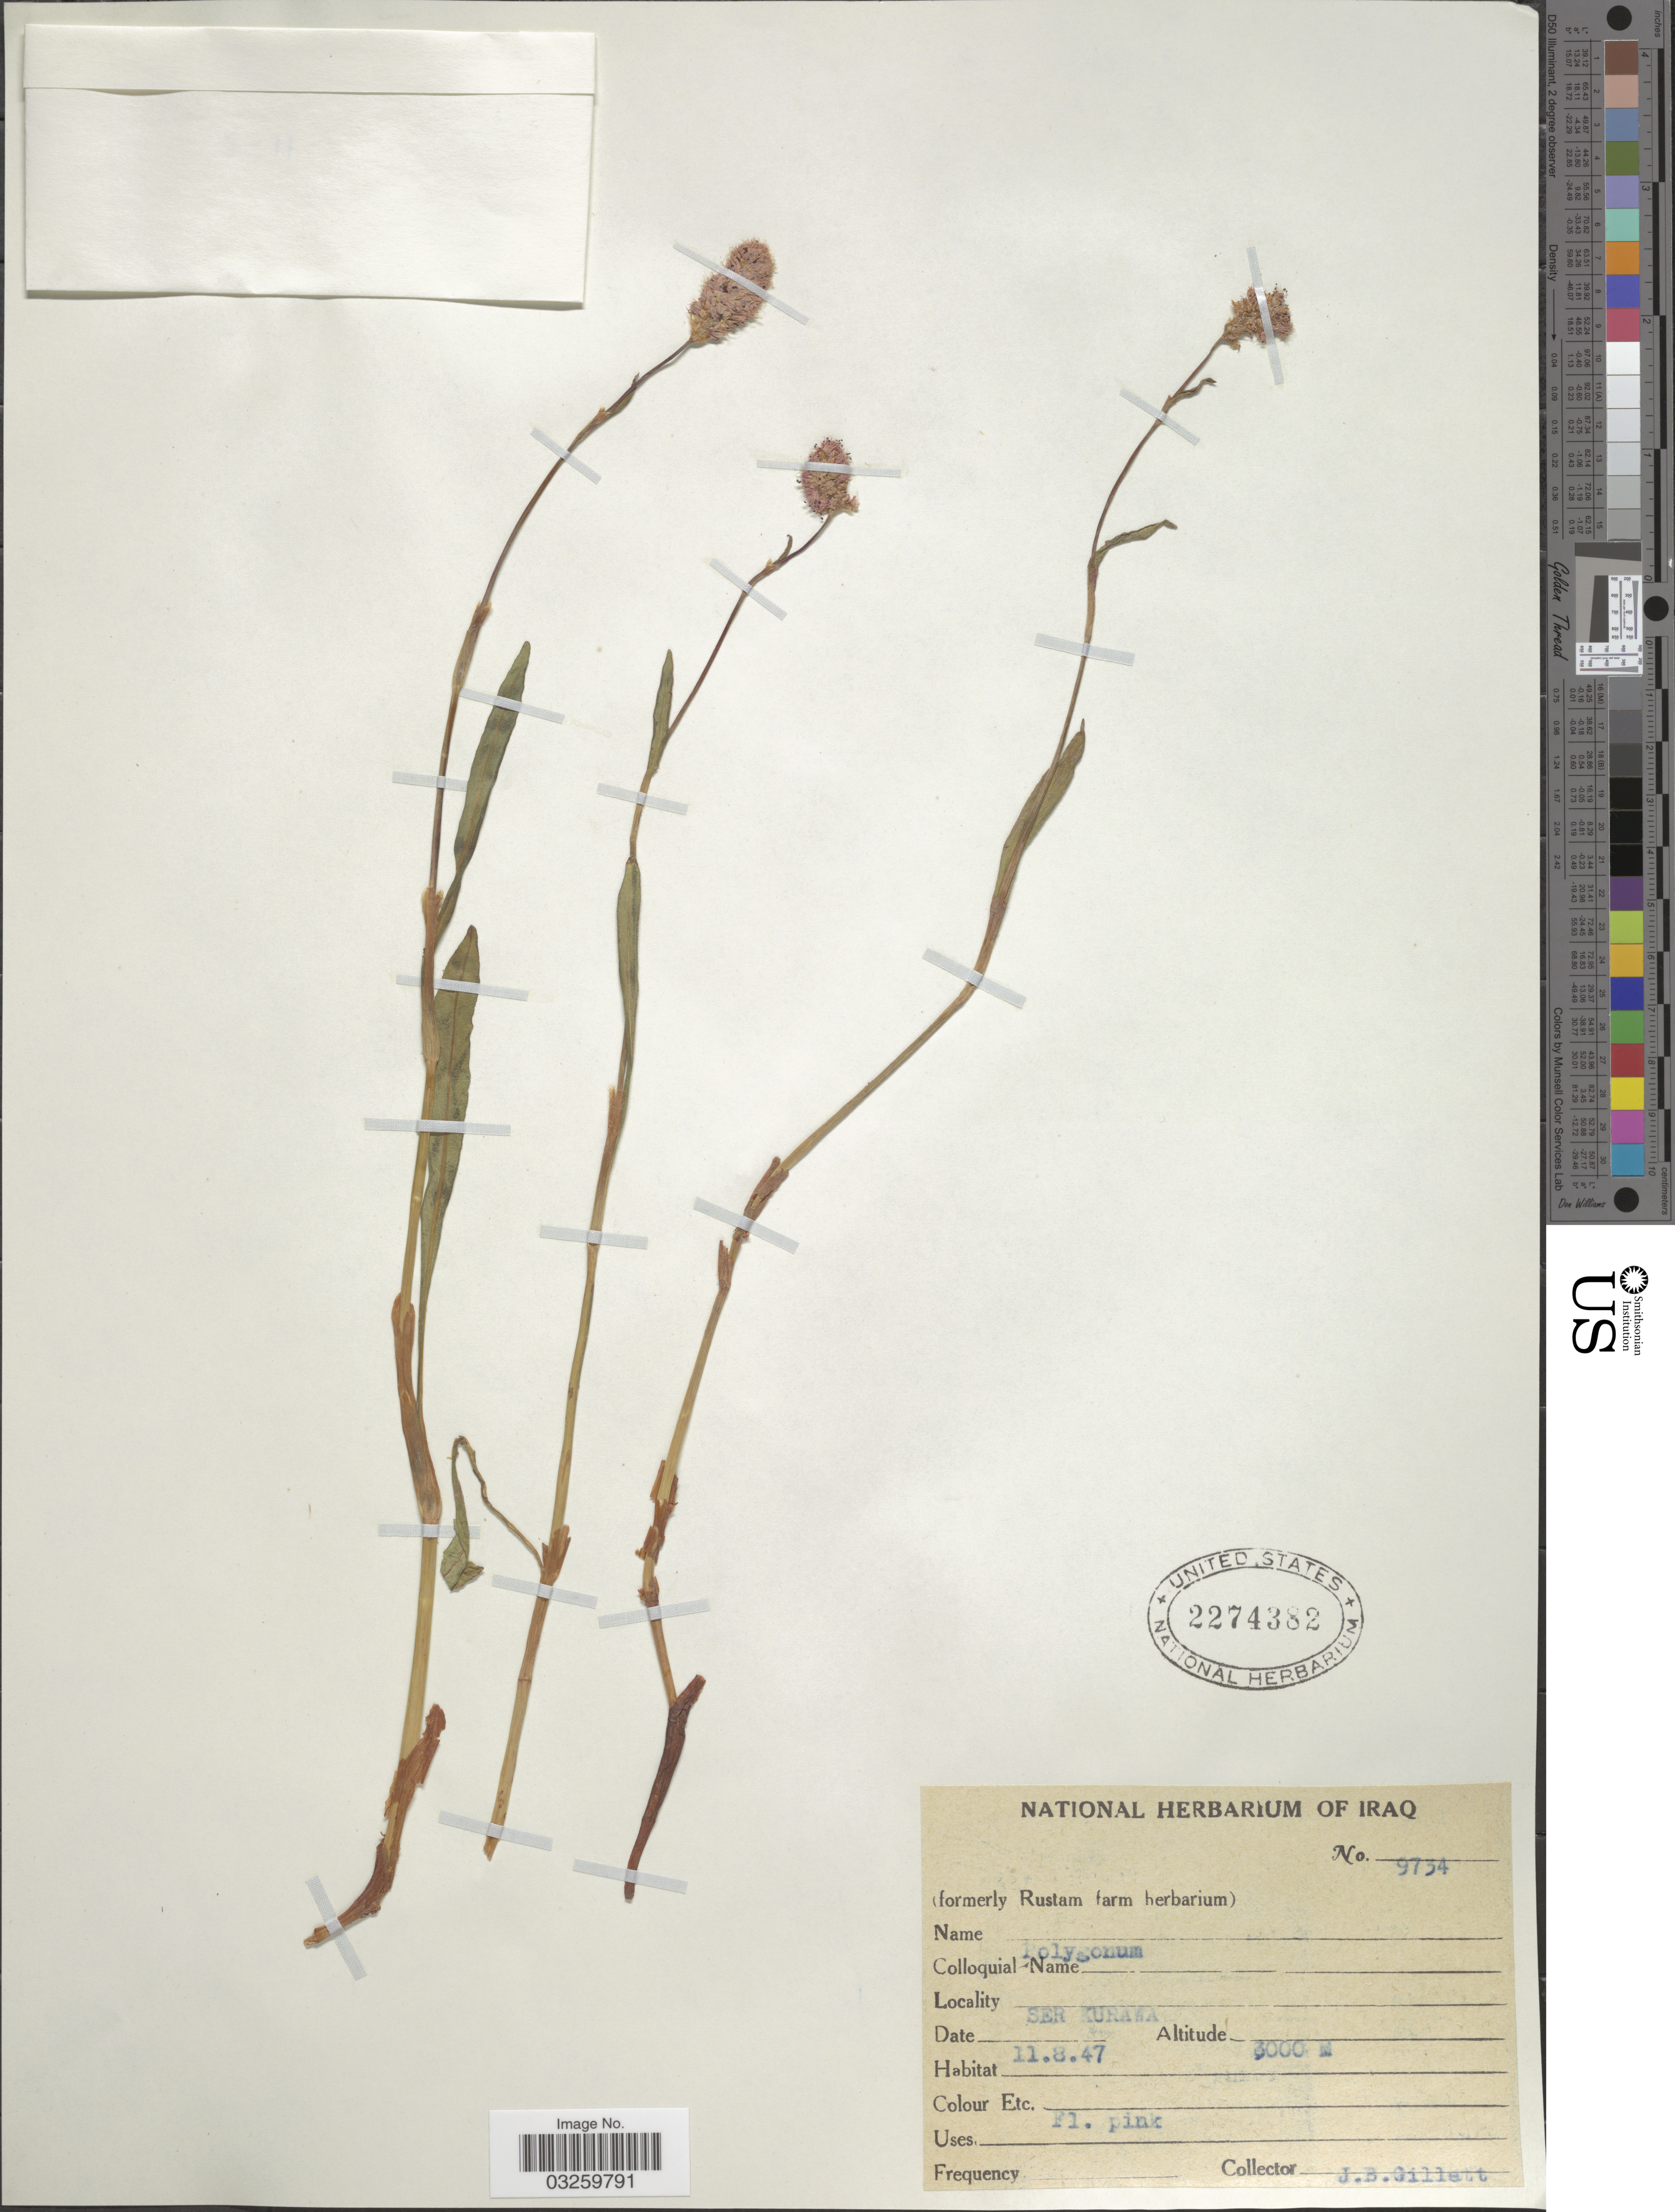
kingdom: Plantae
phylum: Tracheophyta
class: Magnoliopsida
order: Caryophyllales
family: Polygonaceae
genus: Bistorta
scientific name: Bistorta sp.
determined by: Strong, Mark T., (BOT), Smithsonian Institution - National Museum of Natural History (UNITED STATES)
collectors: J. B. Gillett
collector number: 9734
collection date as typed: Transcribed d/m/y: 11/8/47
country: Iraq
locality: Ser Kurawa.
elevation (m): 3000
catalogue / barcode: US 2274382